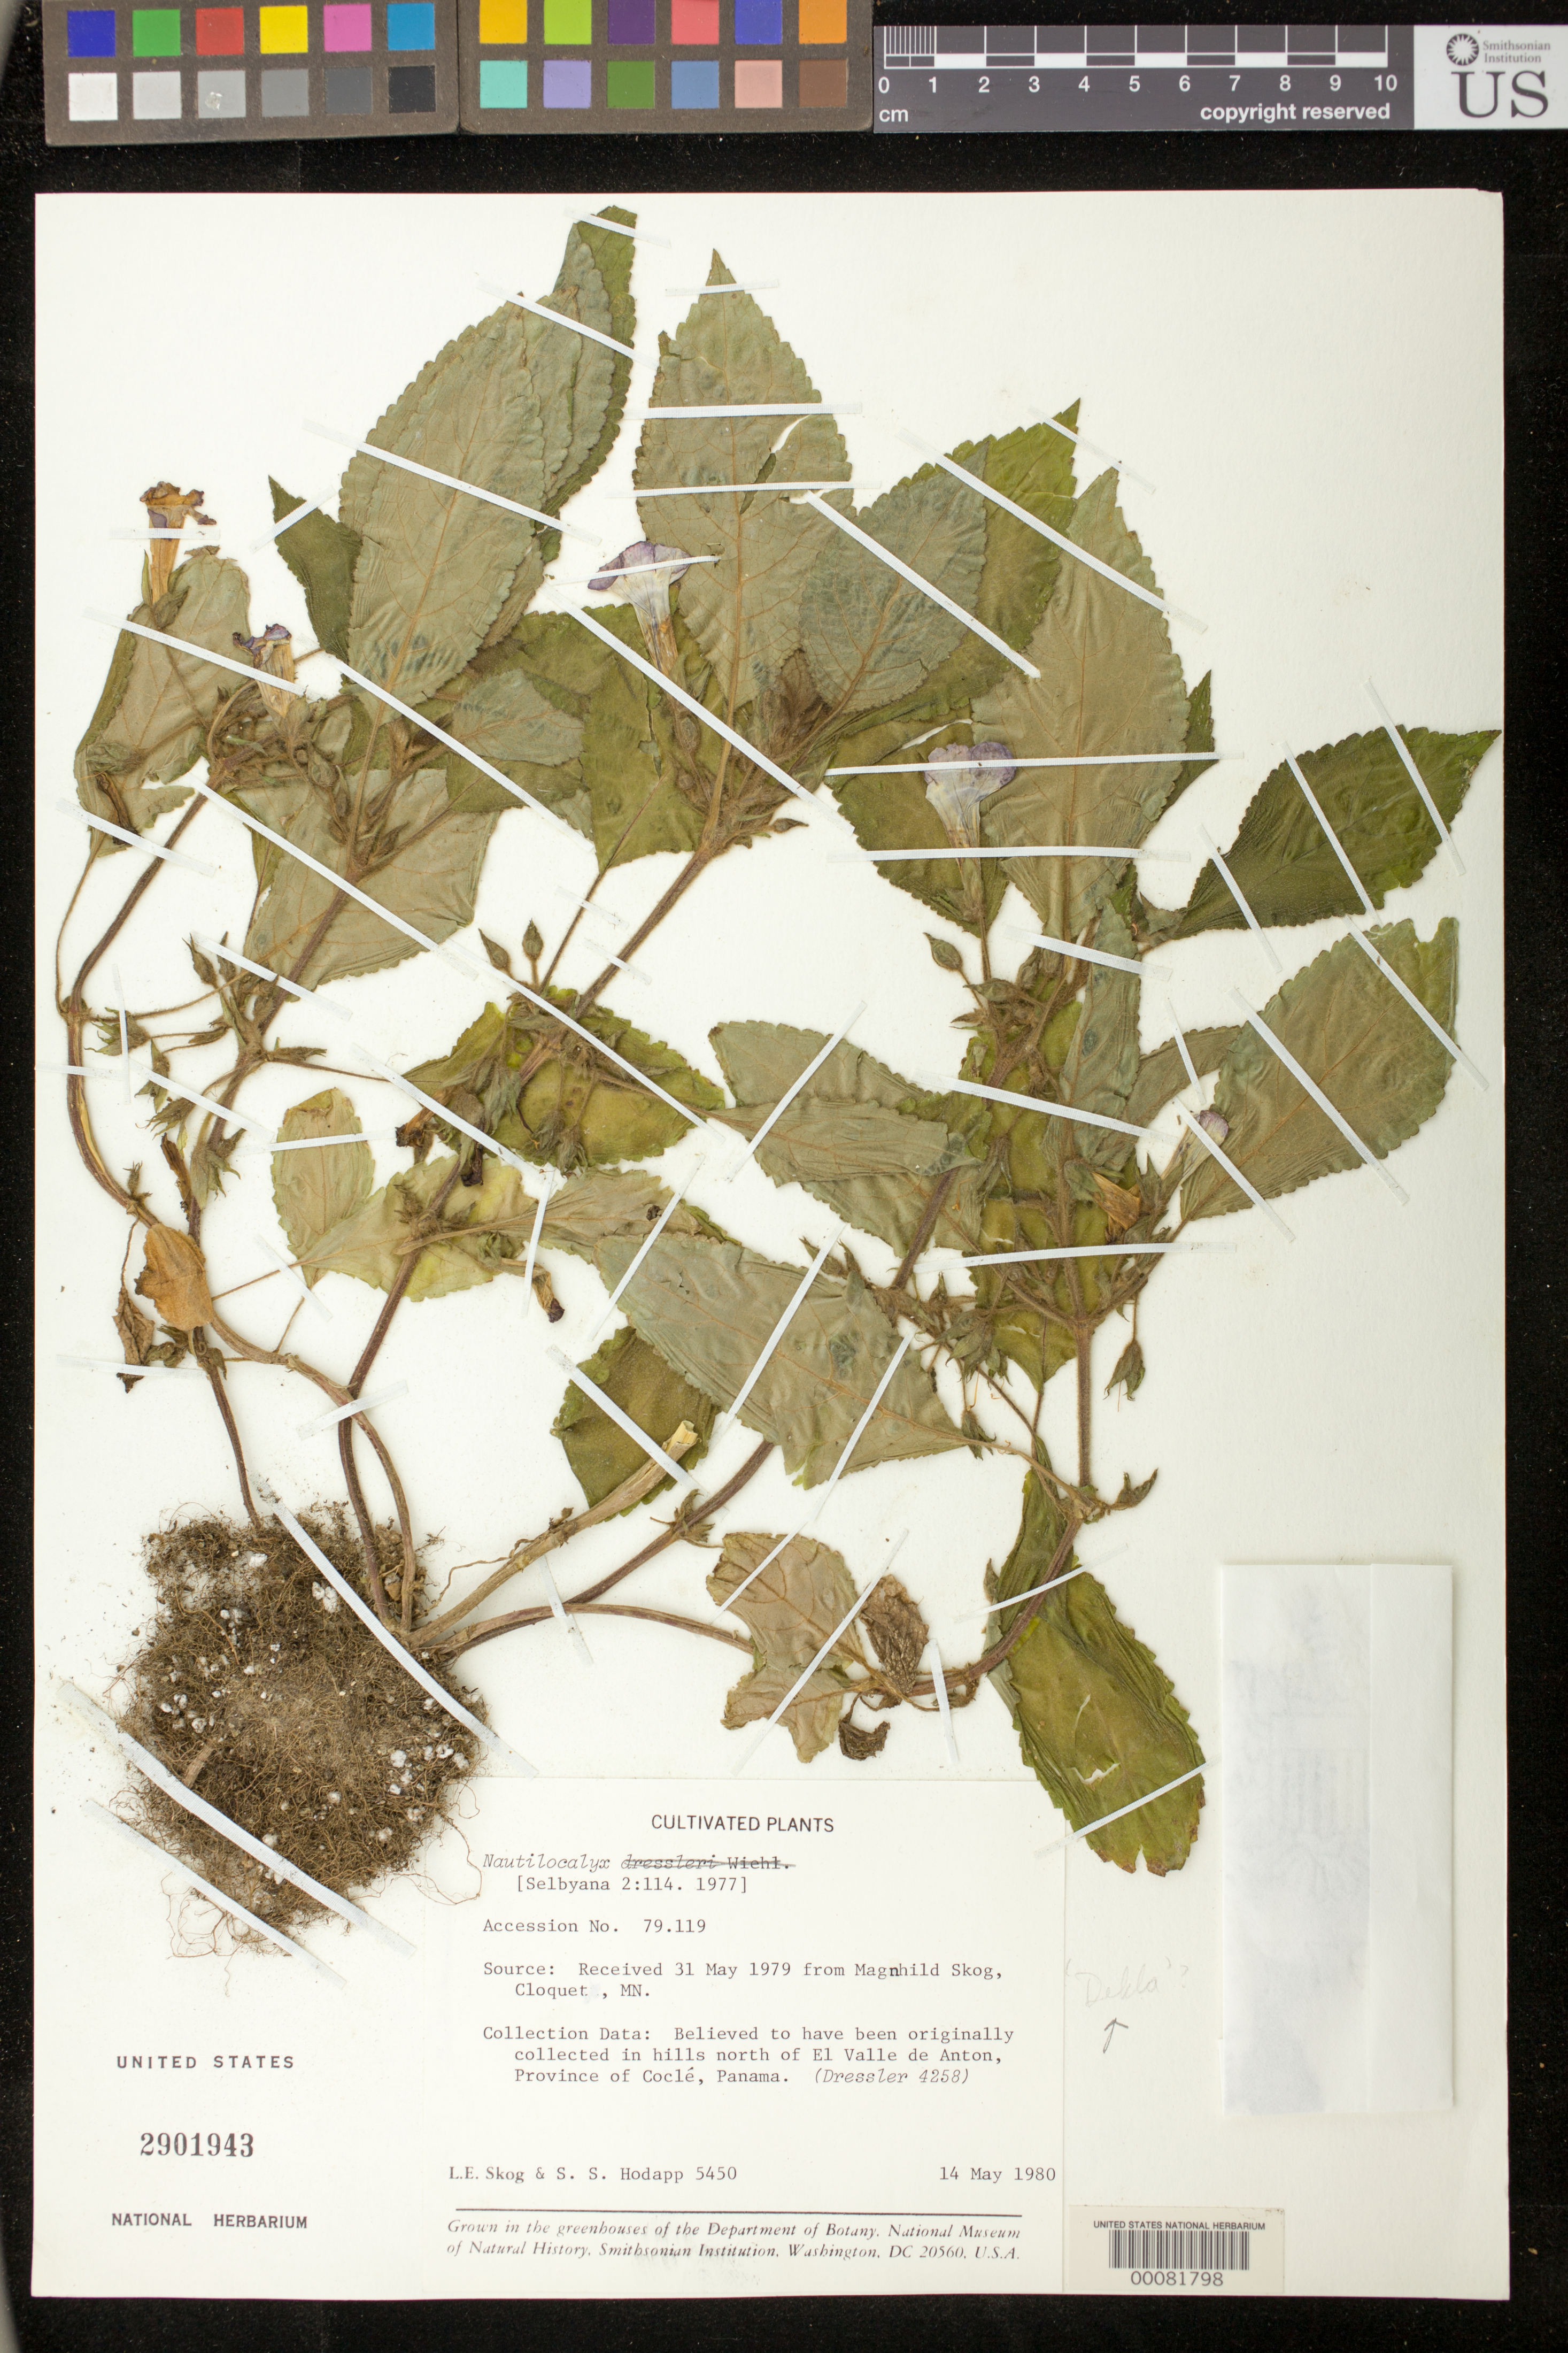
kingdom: Plantae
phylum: Tracheophyta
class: Magnoliopsida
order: Lamiales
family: Gesneriaceae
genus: Nautilocalyx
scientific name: Nautilocalyx dressleri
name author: Wiehler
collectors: L. E. Skog & S. Hodapp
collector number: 5450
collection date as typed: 14 May 1980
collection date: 1980-05-14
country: Panama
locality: Panama: Believed to have been originally collected in hills N of El Valle de Anton, Coclé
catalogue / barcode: US 2901943